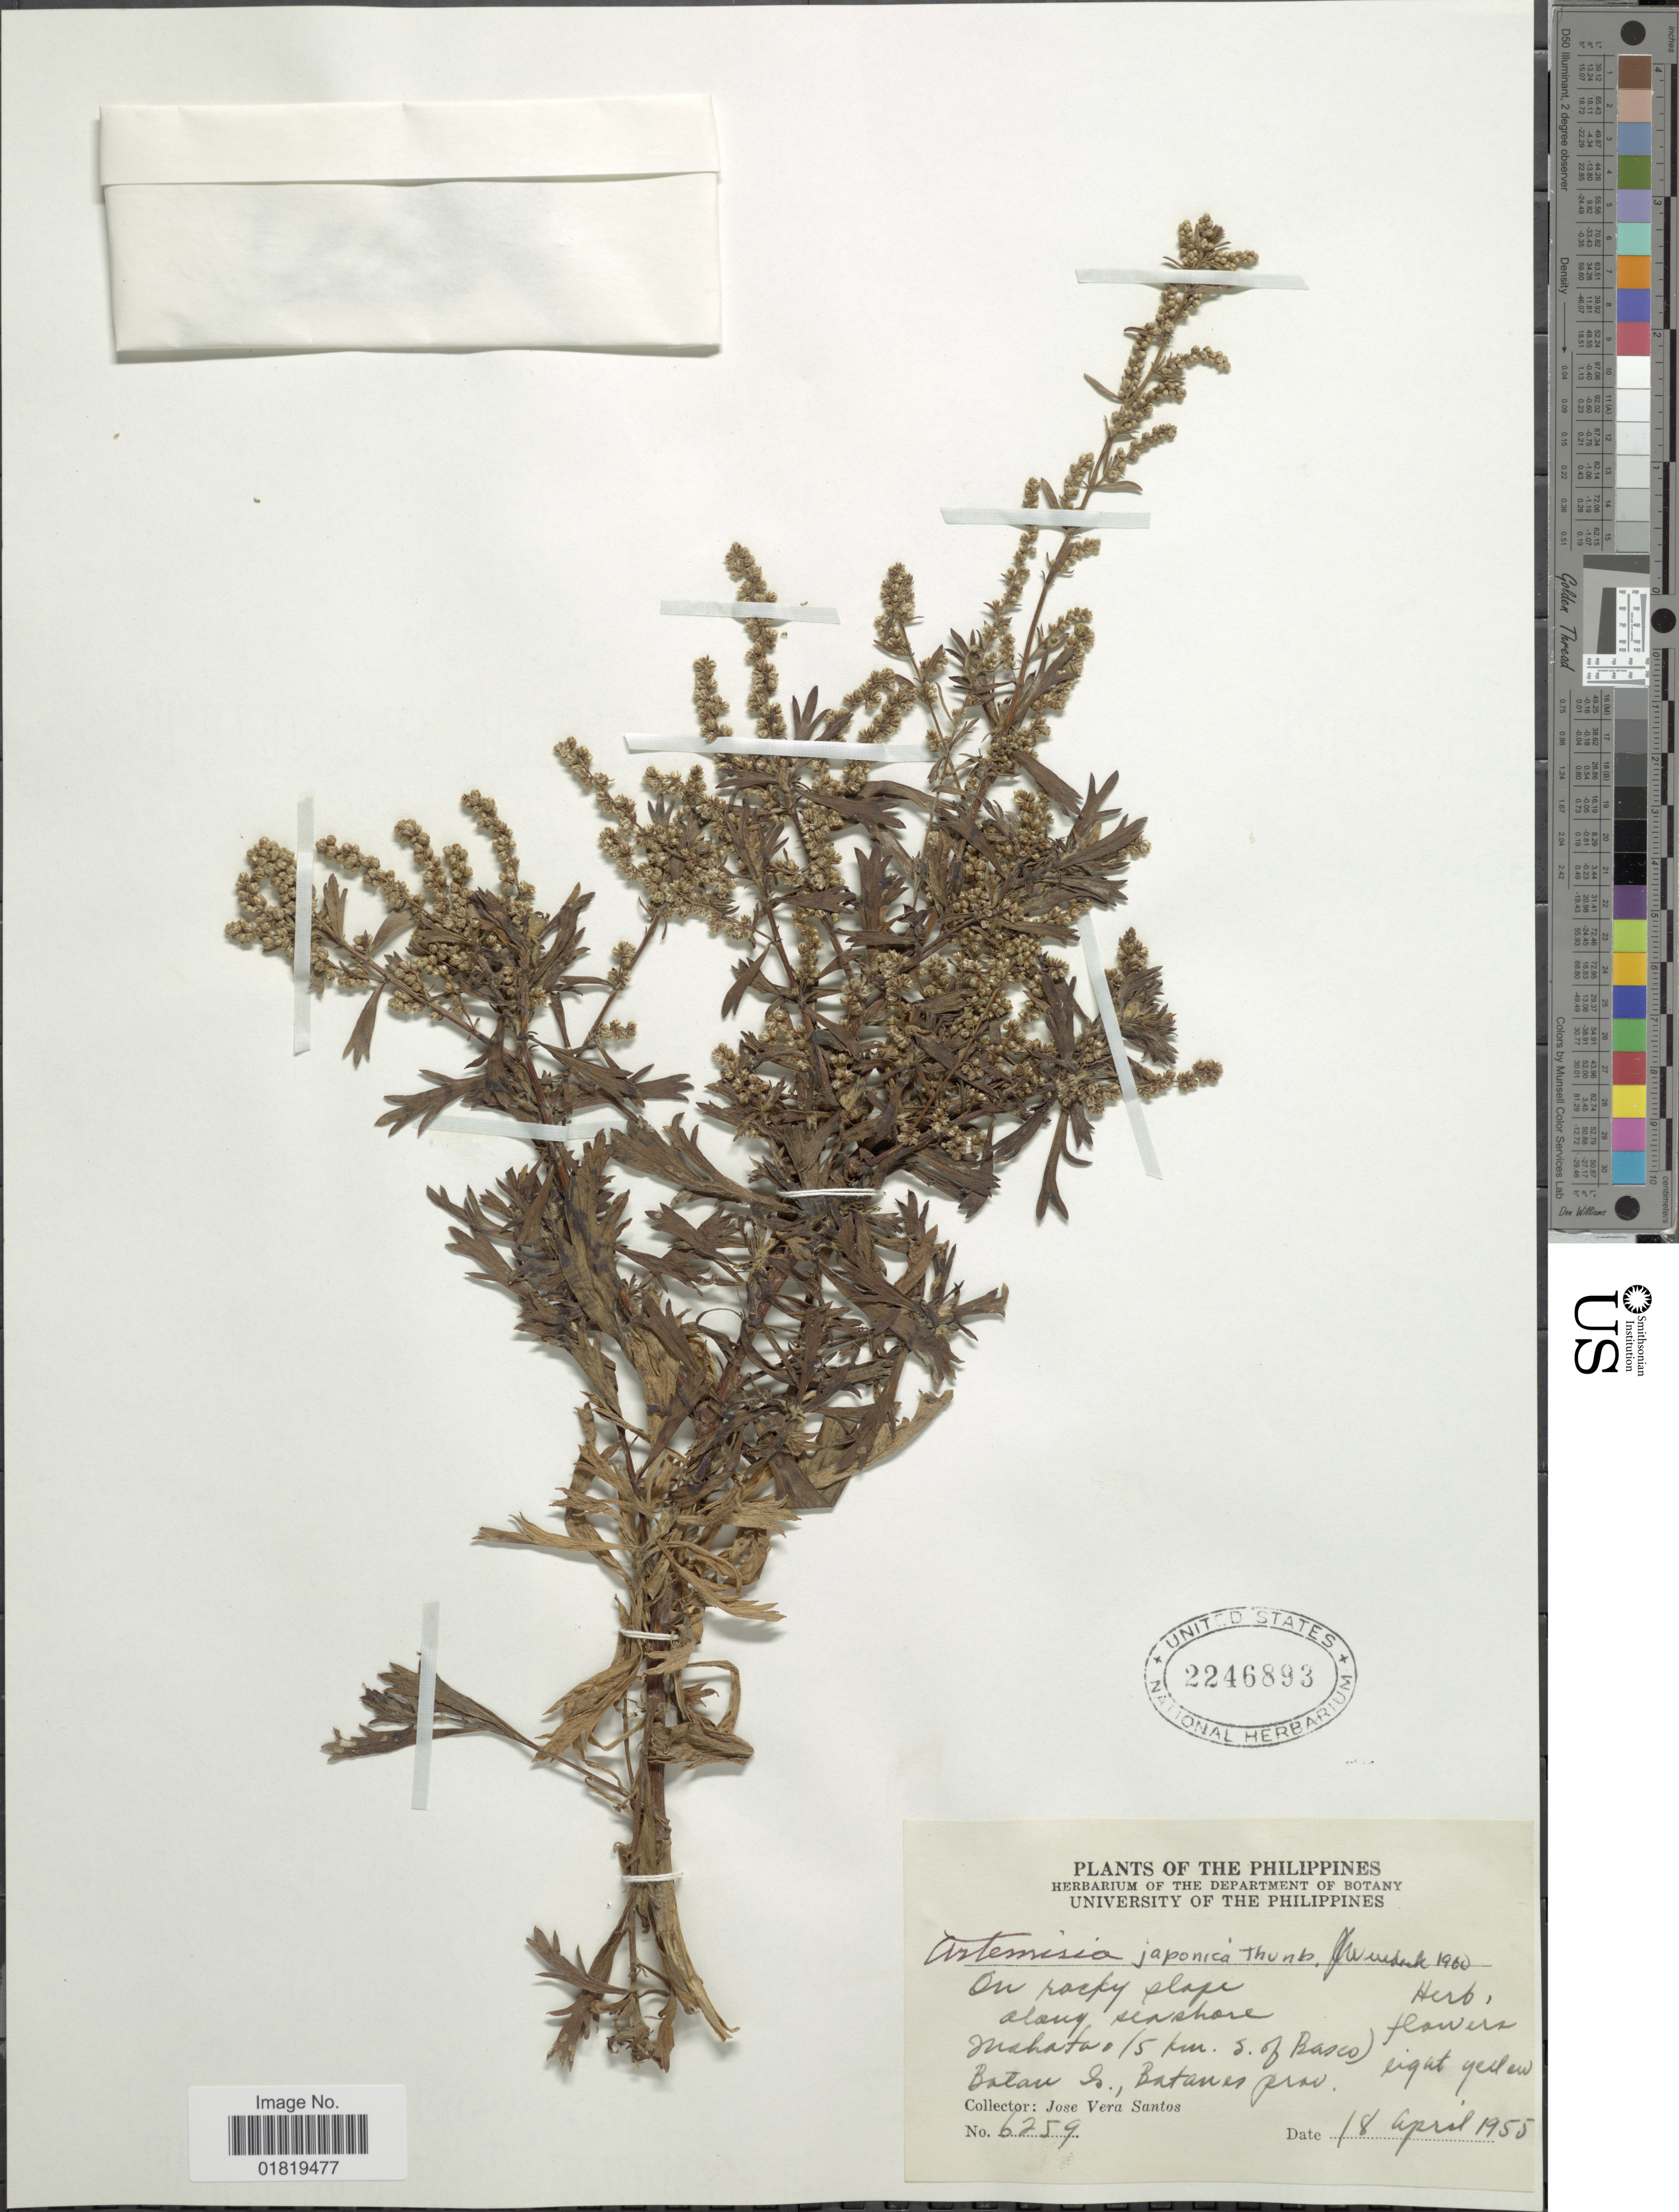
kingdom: Plantae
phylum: Tracheophyta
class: Magnoliopsida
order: Asterales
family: Asteraceae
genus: Artemisia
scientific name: Artemisia japonica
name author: Thunb.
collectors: J. Vera Santos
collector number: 6259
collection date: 1955-04-18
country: Philippines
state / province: Cagayan Valley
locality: Mahata, (5 km. S. of Basco) Batan Co., Batanes Prov.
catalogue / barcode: US 2246893